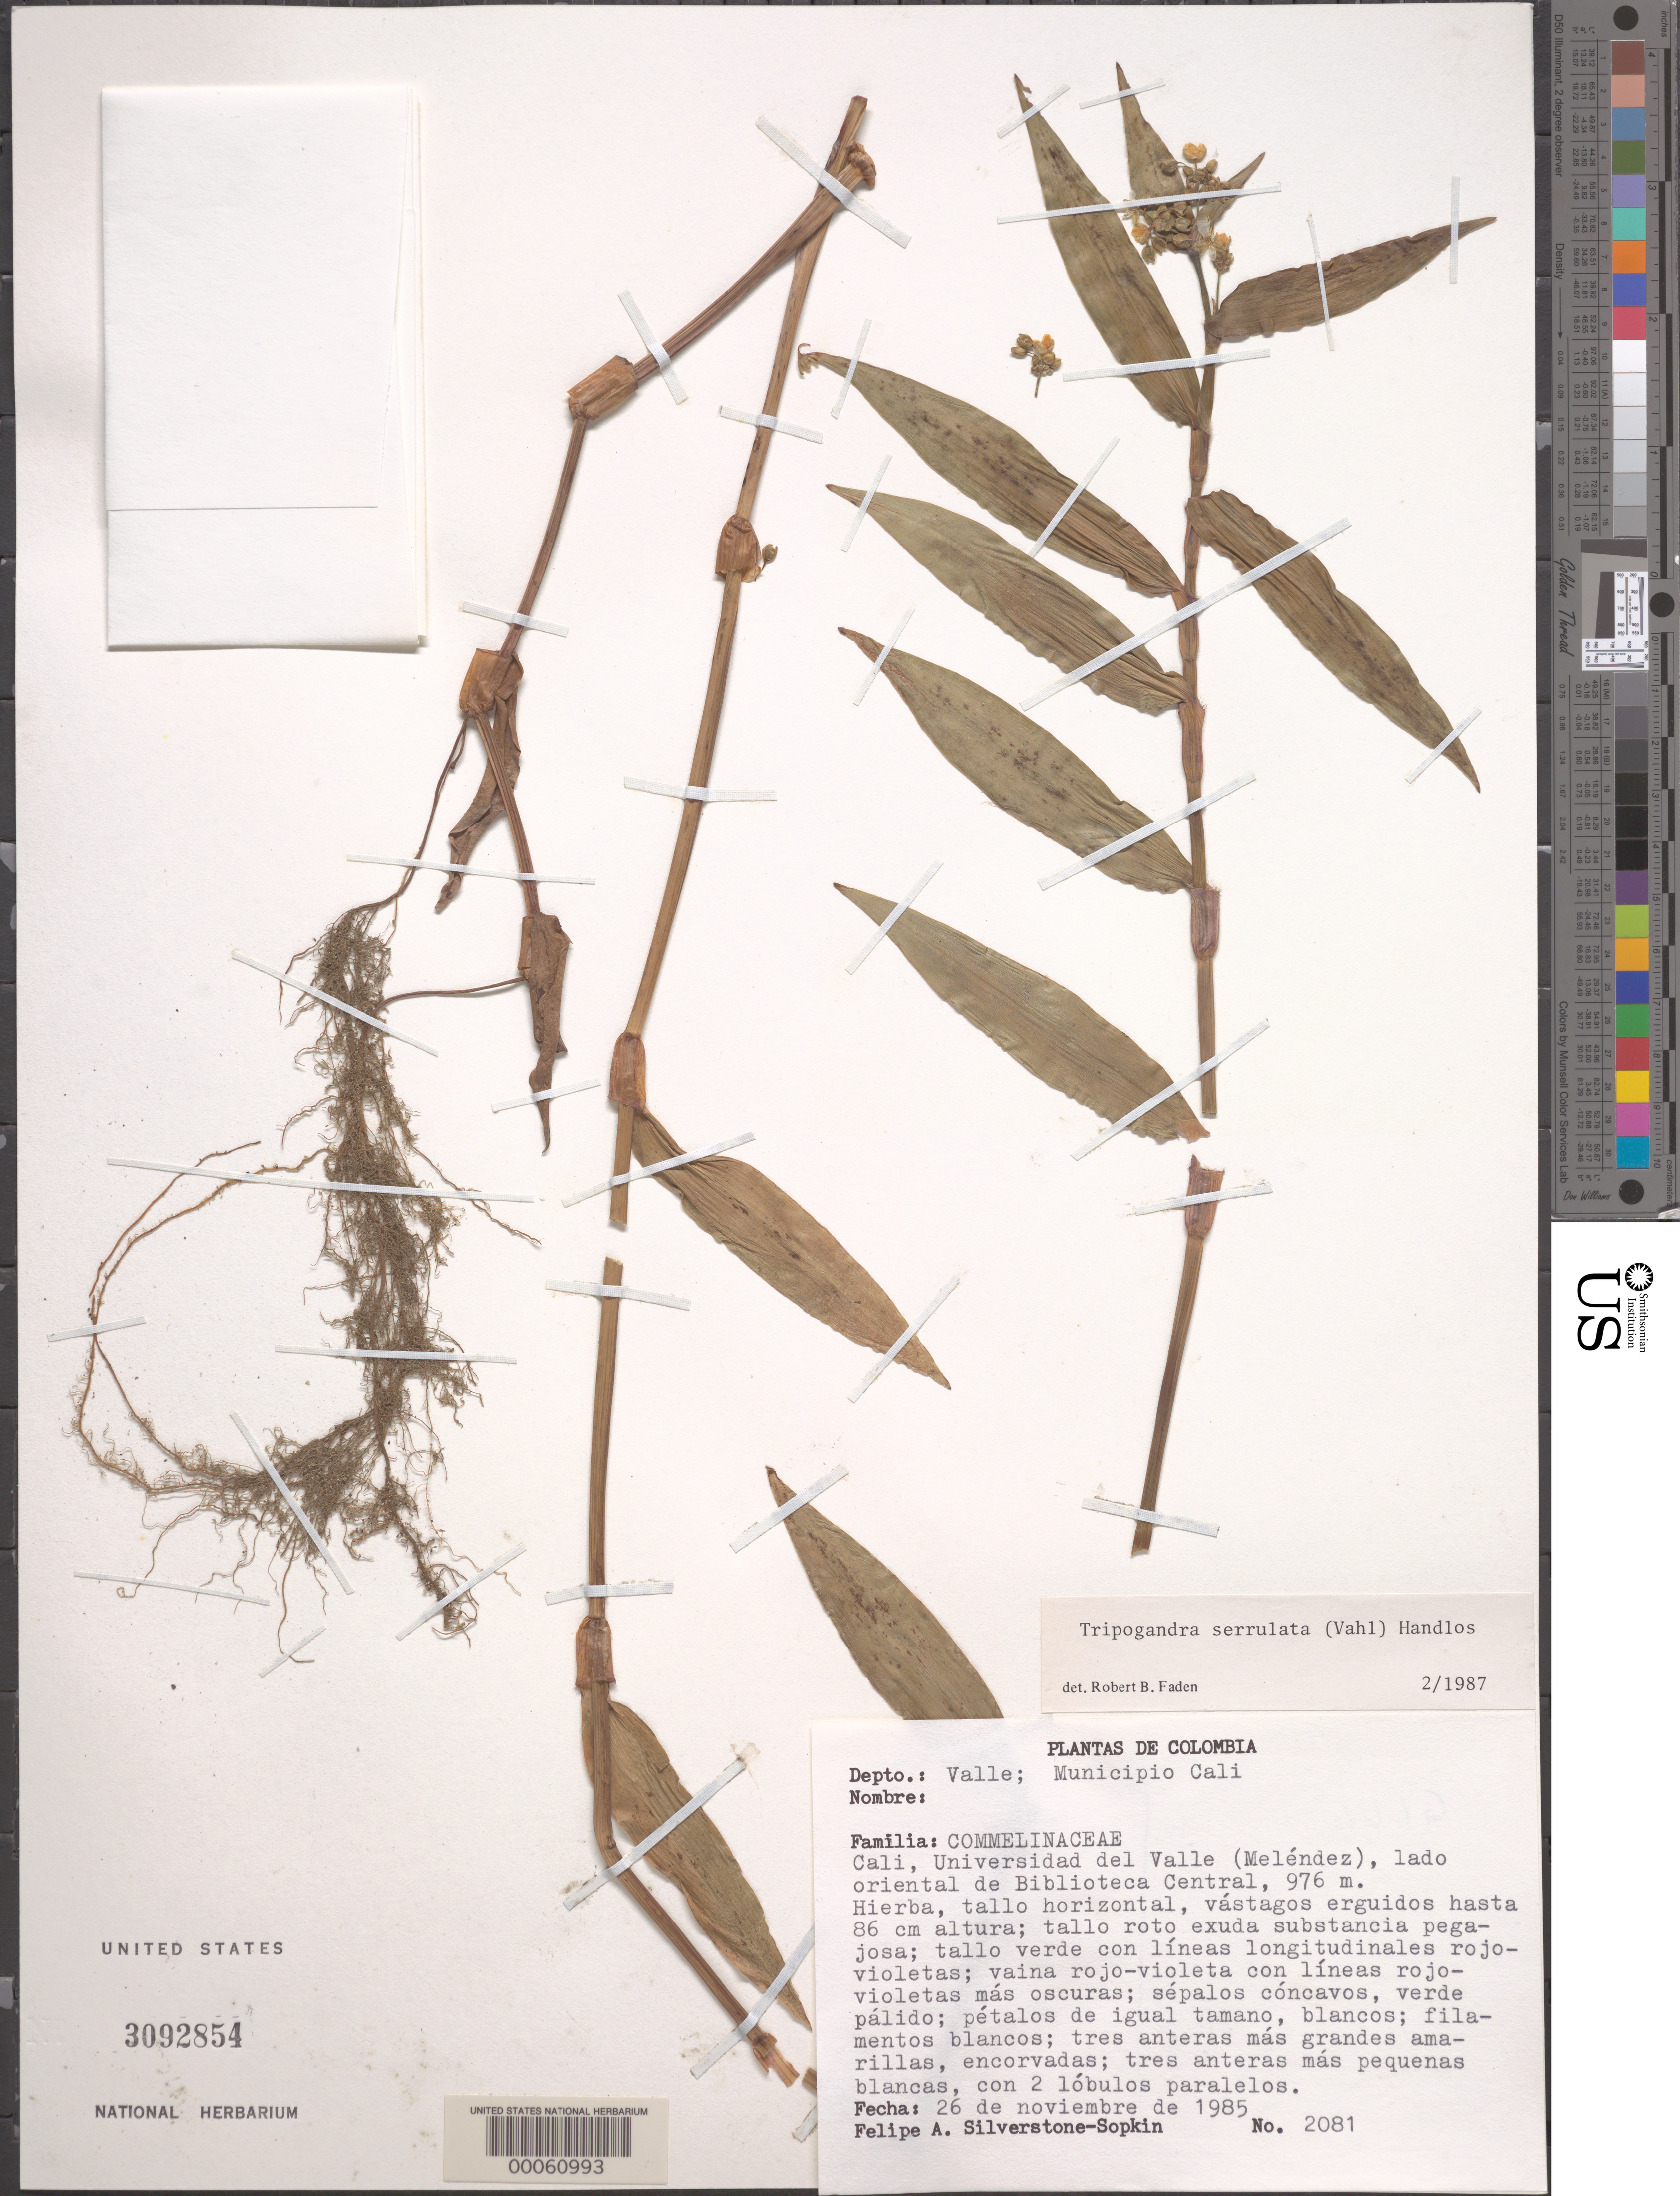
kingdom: Plantae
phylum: Tracheophyta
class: Liliopsida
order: Commelinales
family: Commelinaceae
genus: Tripogandra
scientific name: Tripogandra serrulata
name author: (Vahl) Handlos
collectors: P. A. Silverstone-Sopkin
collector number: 2081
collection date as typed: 26 Nov 1985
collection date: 1985-11-26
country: Colombia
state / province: Valle del Cauca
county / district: Cali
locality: Cali, Univ. del Valle (Melendez)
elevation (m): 976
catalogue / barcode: US 3092854